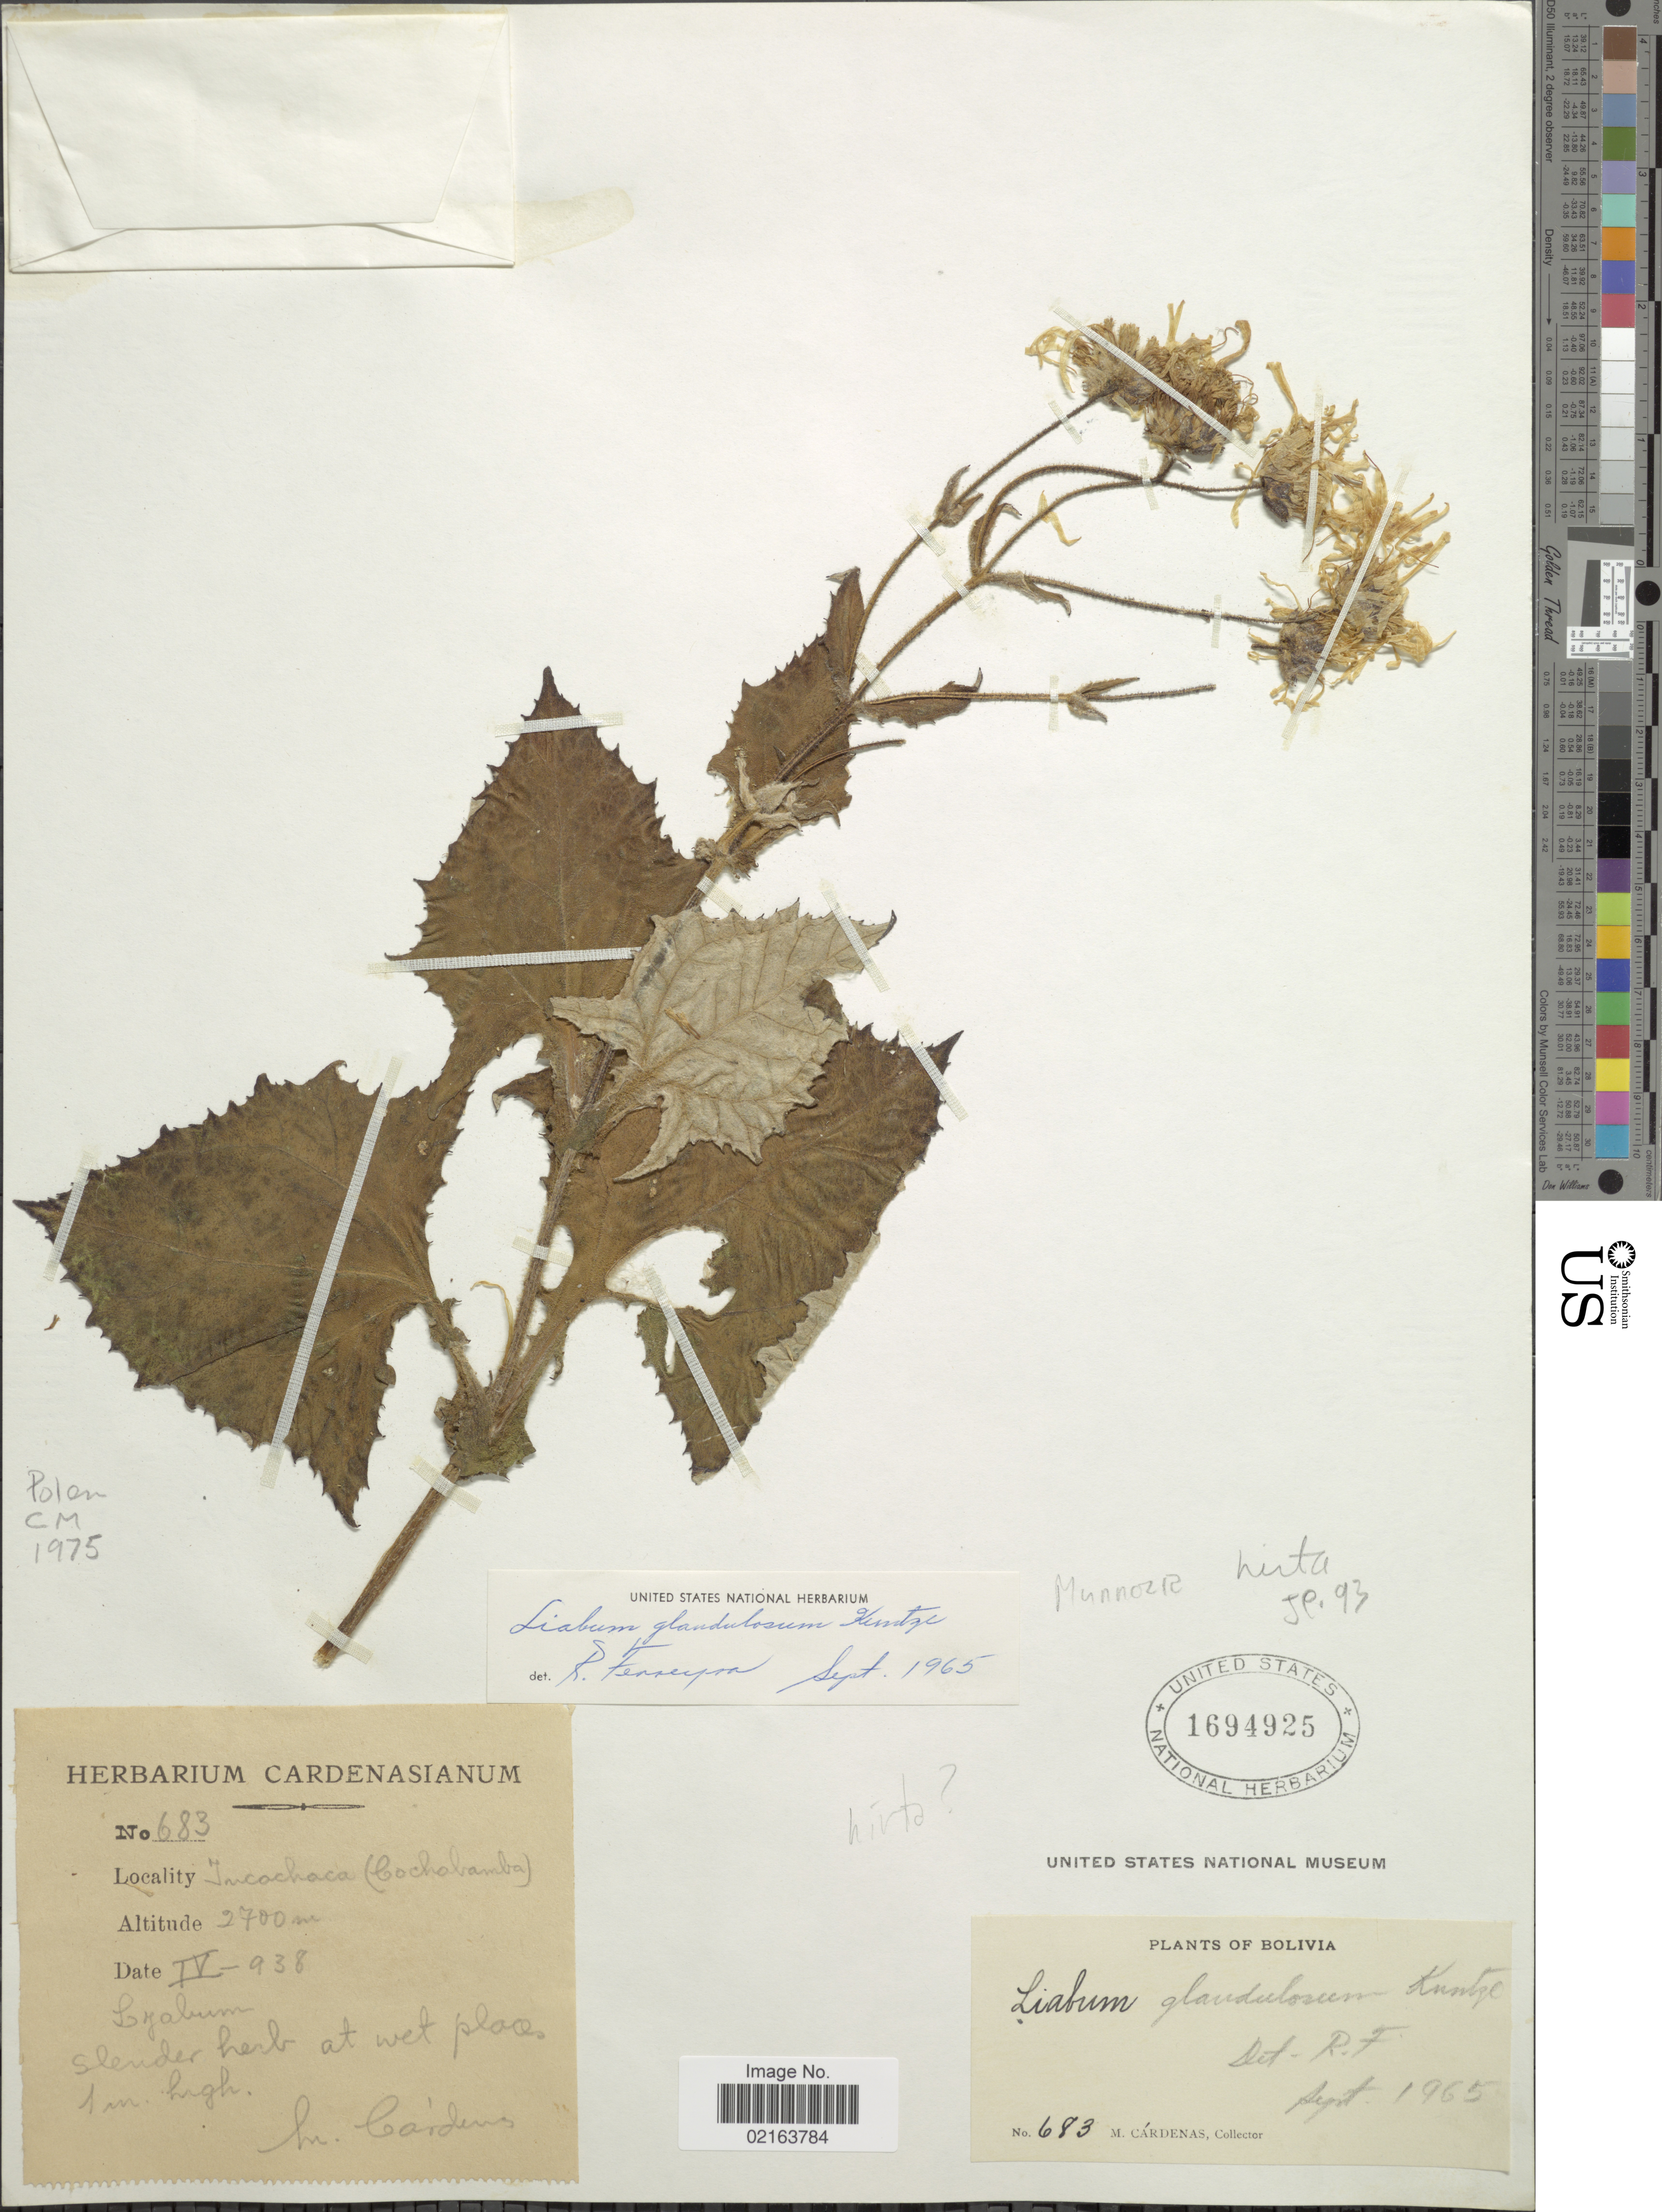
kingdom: Plantae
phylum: Tracheophyta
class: Magnoliopsida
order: Asterales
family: Asteraceae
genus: Munnozia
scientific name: Munnozia hirta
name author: (Kuntze) Rusby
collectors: M. Cárdenas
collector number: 683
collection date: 1965-08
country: Bolivia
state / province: Cochabamba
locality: Incachaca (Cochabamba). At wet place.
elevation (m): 2700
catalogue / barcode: US 1694925